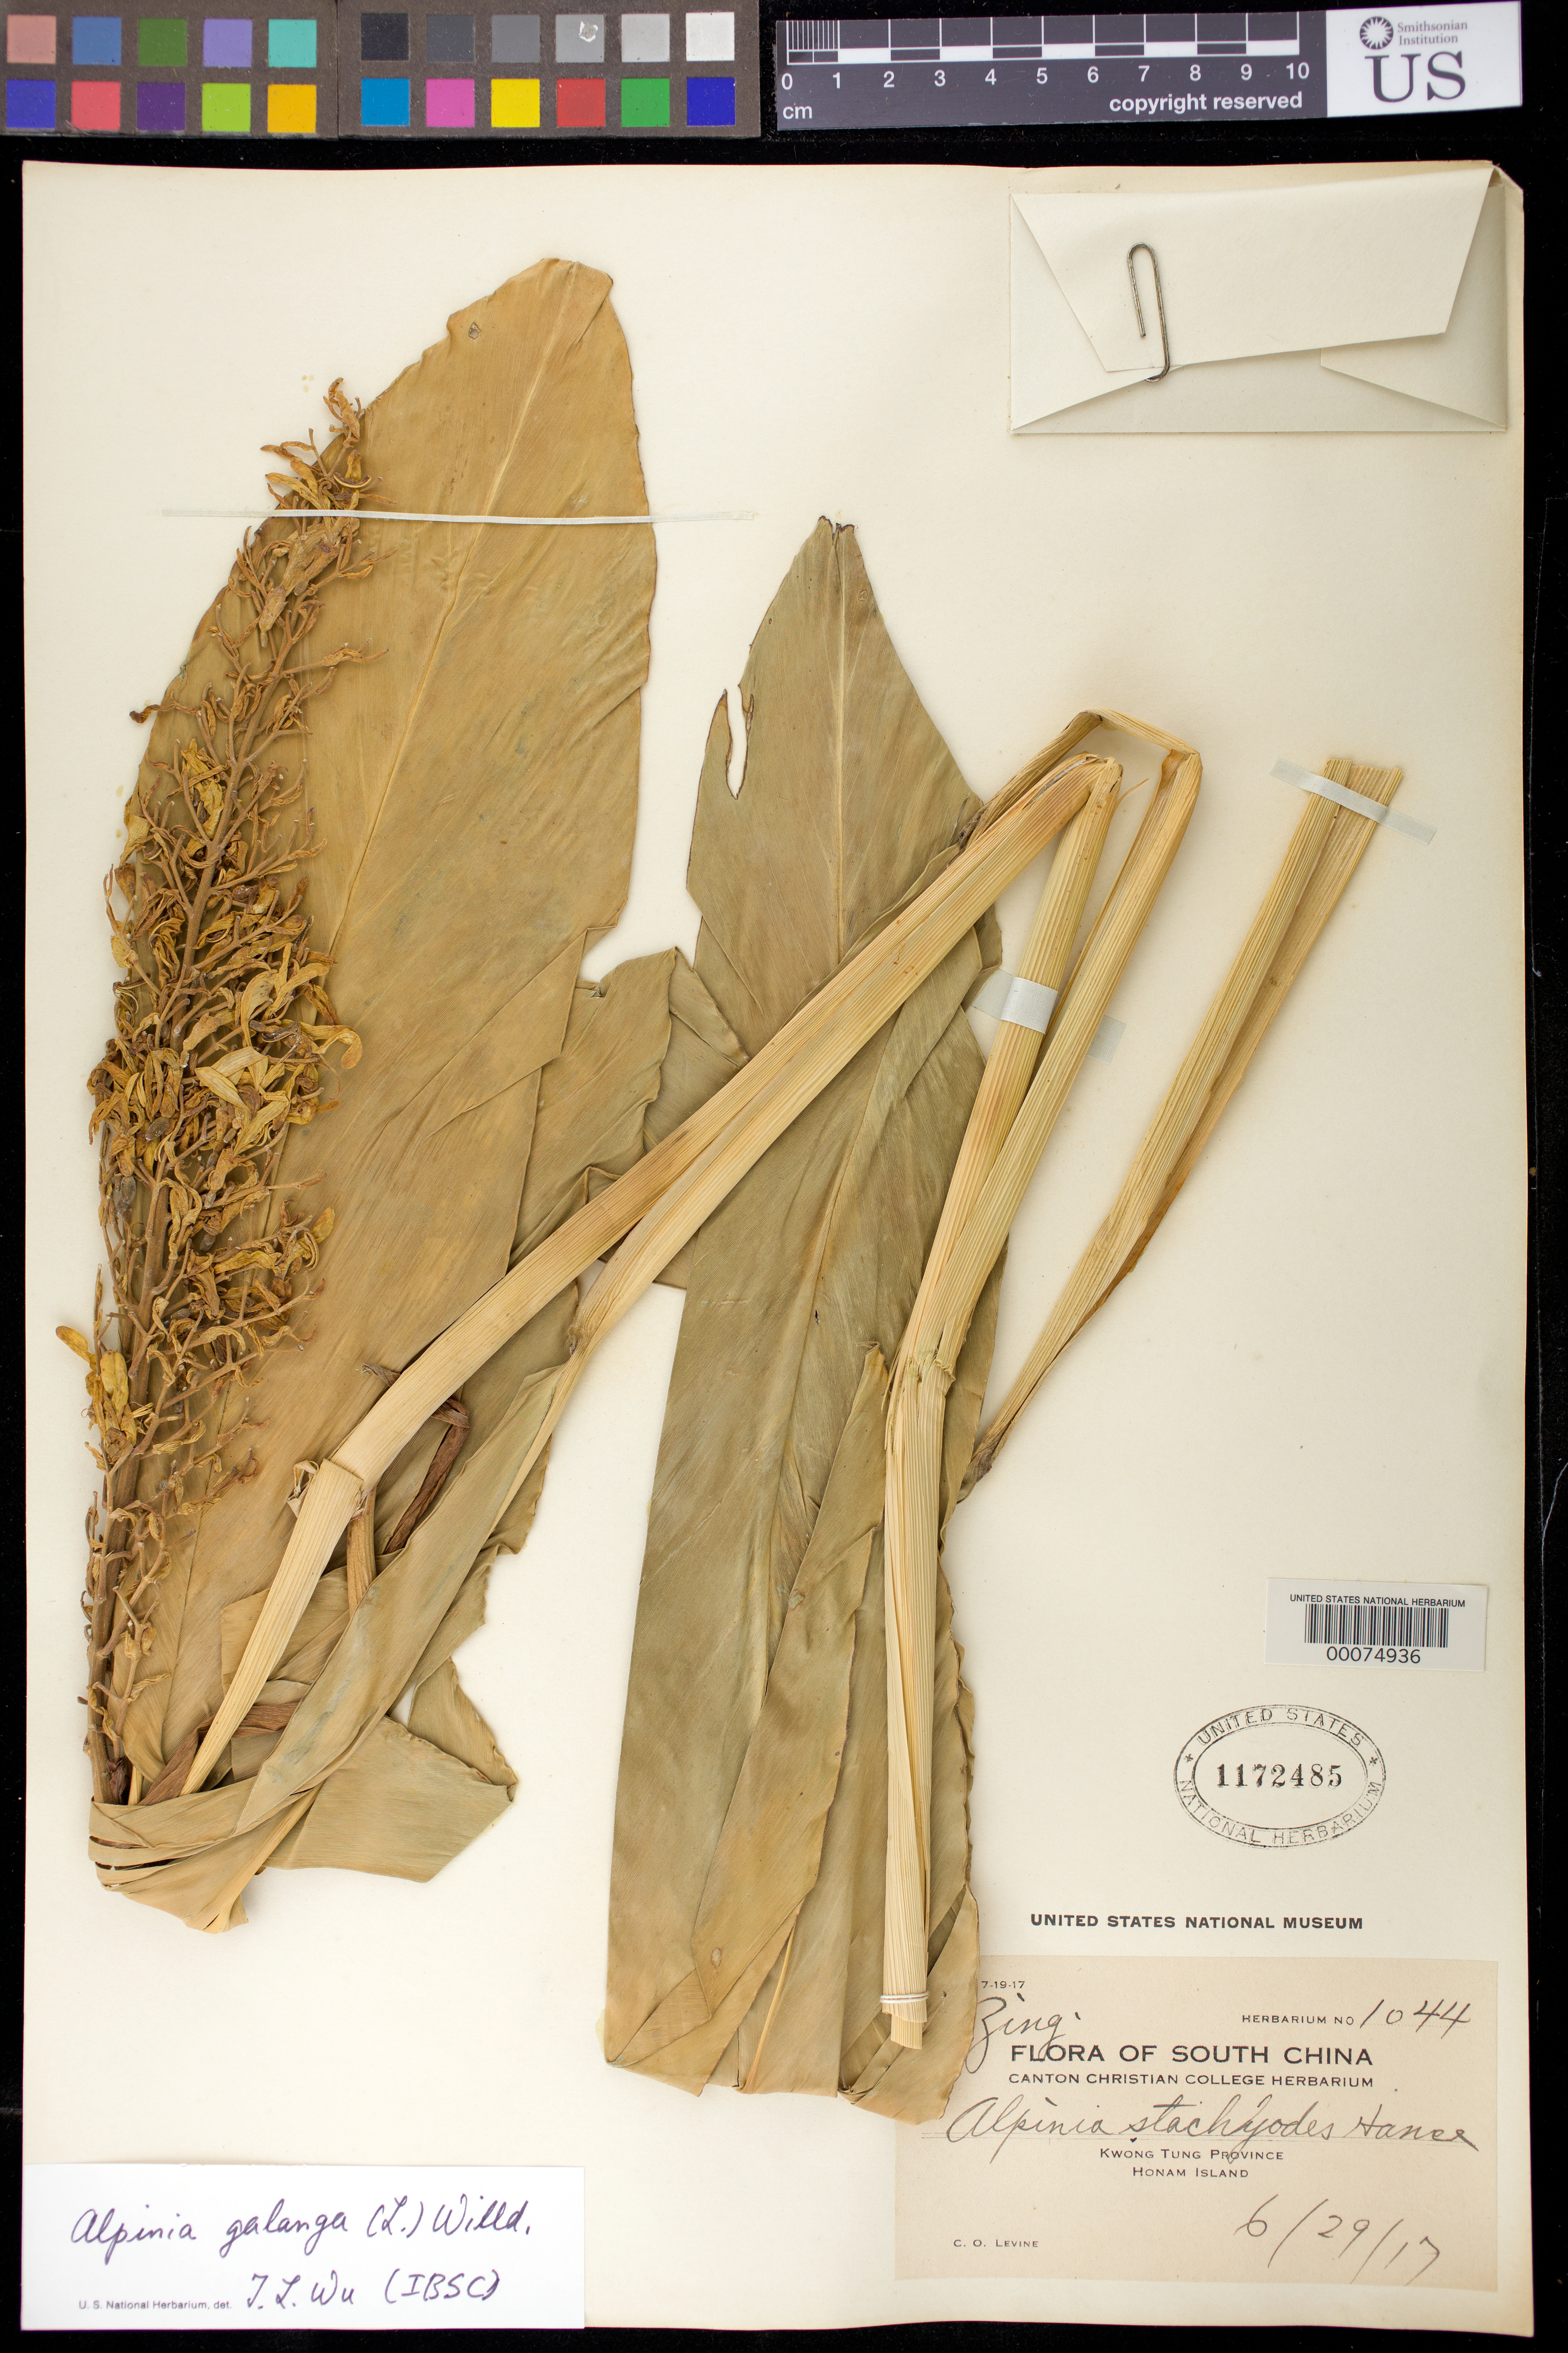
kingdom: Plantae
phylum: Tracheophyta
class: Liliopsida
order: Zingiberales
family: Zingiberaceae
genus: Alpinia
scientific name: Alpinia galanga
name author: (L.) Willd.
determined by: Wu, Te-Ling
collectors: C. O. Levine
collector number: C.c.c. Herb. # 1044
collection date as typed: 29 Jun 1917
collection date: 1917-06-29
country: China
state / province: Guangdong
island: Honam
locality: Flora of south china, kwong tung prov, honam island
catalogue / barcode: US 1172485